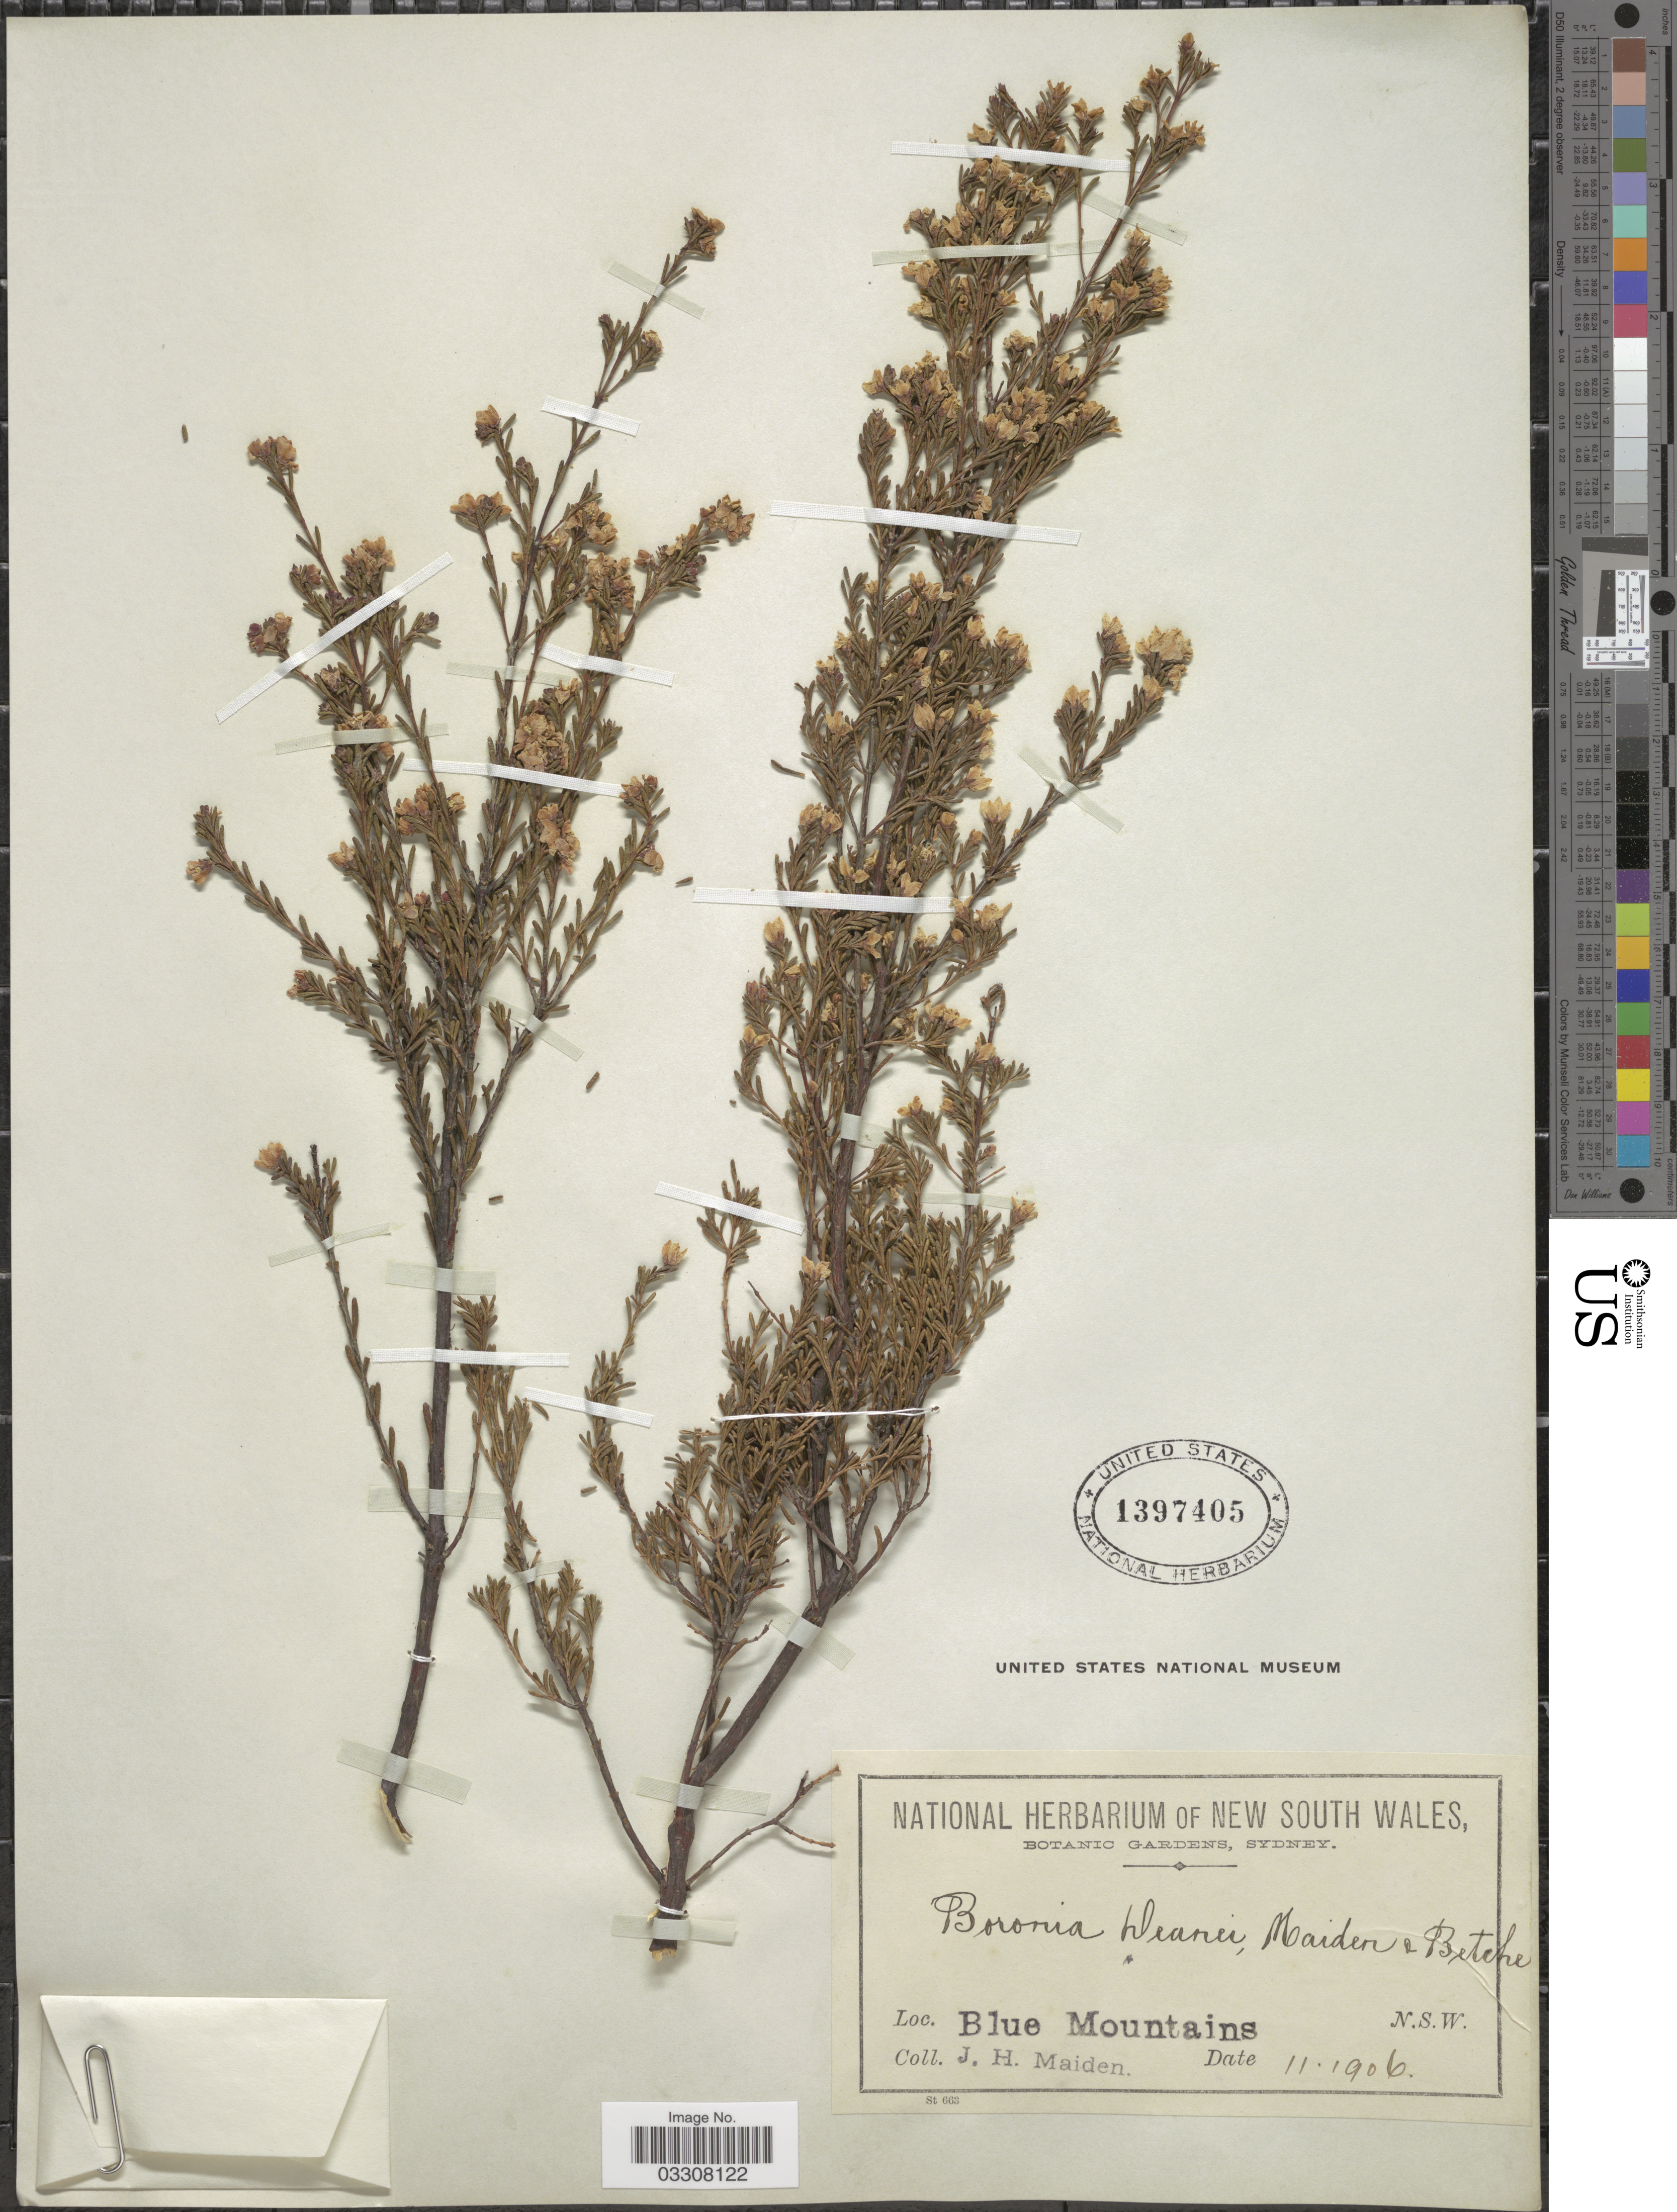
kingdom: Plantae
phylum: Tracheophyta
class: Magnoliopsida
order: Sapindales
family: Rutaceae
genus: Boronia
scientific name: Boronia deanei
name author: Maiden & Betche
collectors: J. Maiden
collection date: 1906-11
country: Australia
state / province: New South Wales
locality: Blue Mountains. N.S.W.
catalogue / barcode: US 1397405